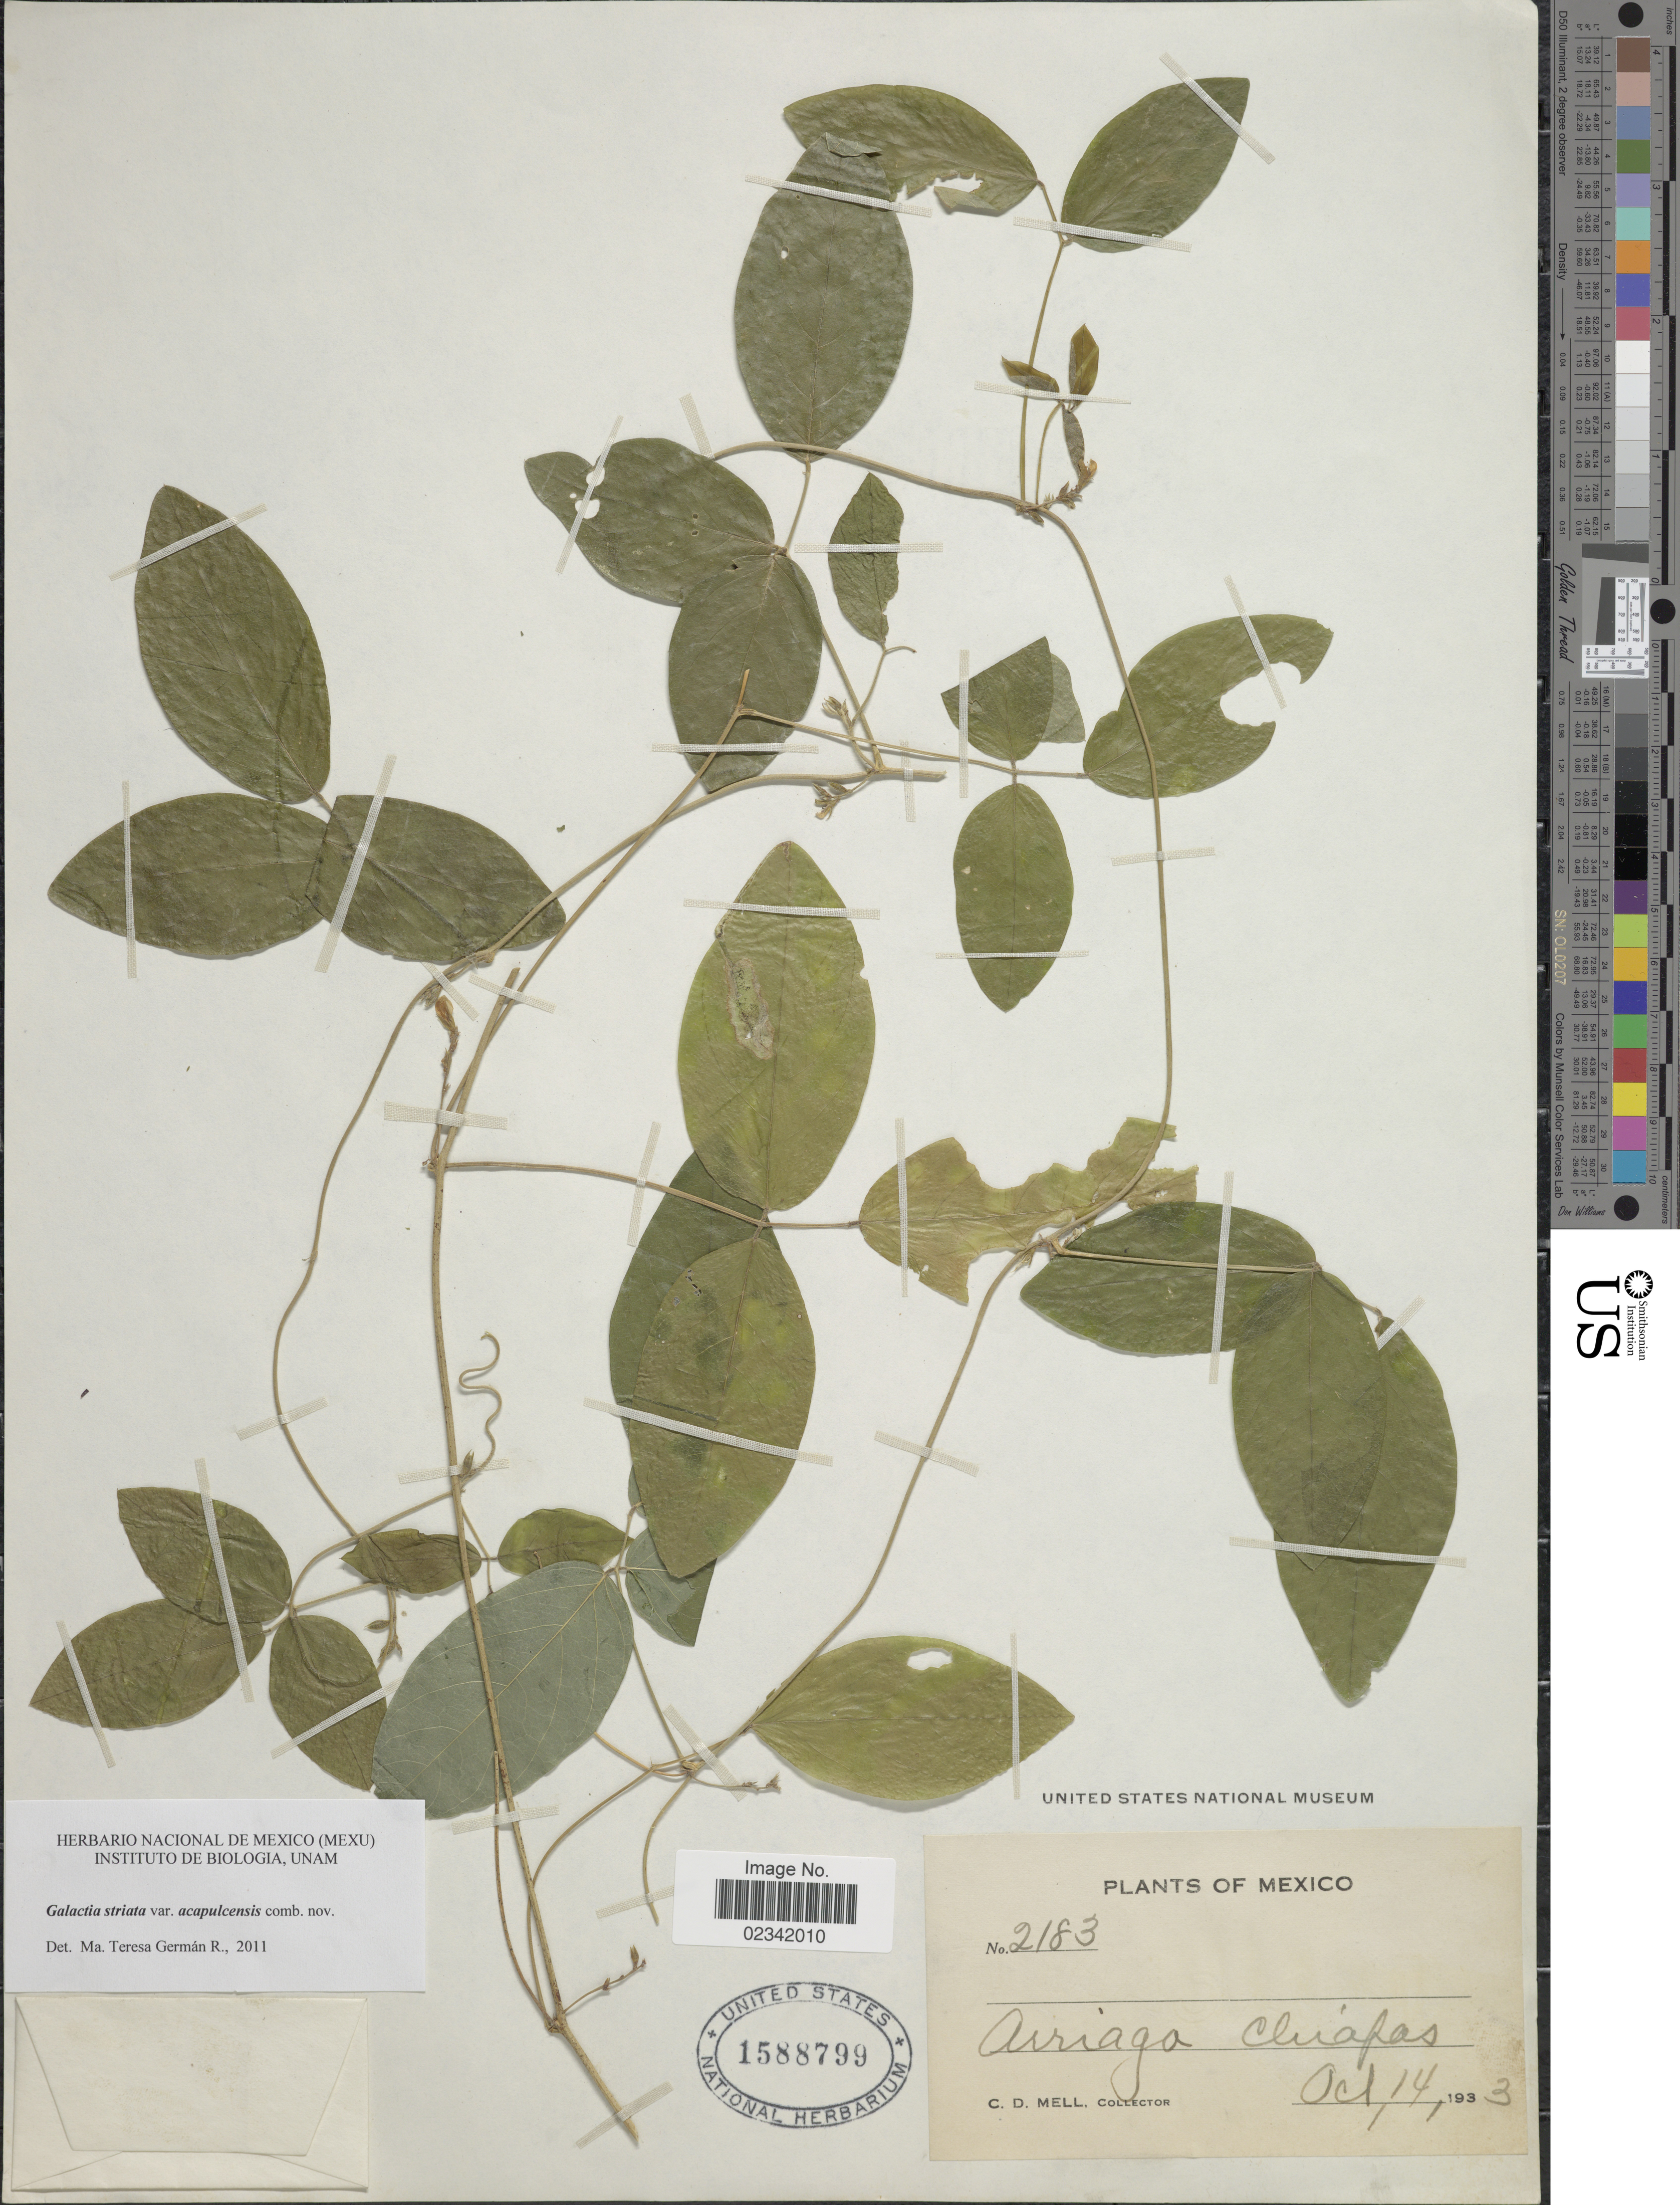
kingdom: Plantae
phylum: Tracheophyta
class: Magnoliopsida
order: Fabales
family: Fabaceae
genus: Galactia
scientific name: Galactia acapulcensis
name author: Rose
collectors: C. D. Mell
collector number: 2183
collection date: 1933-10-14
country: Mexico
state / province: Chiapas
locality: Arriaga Chiapas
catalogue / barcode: US 1588799